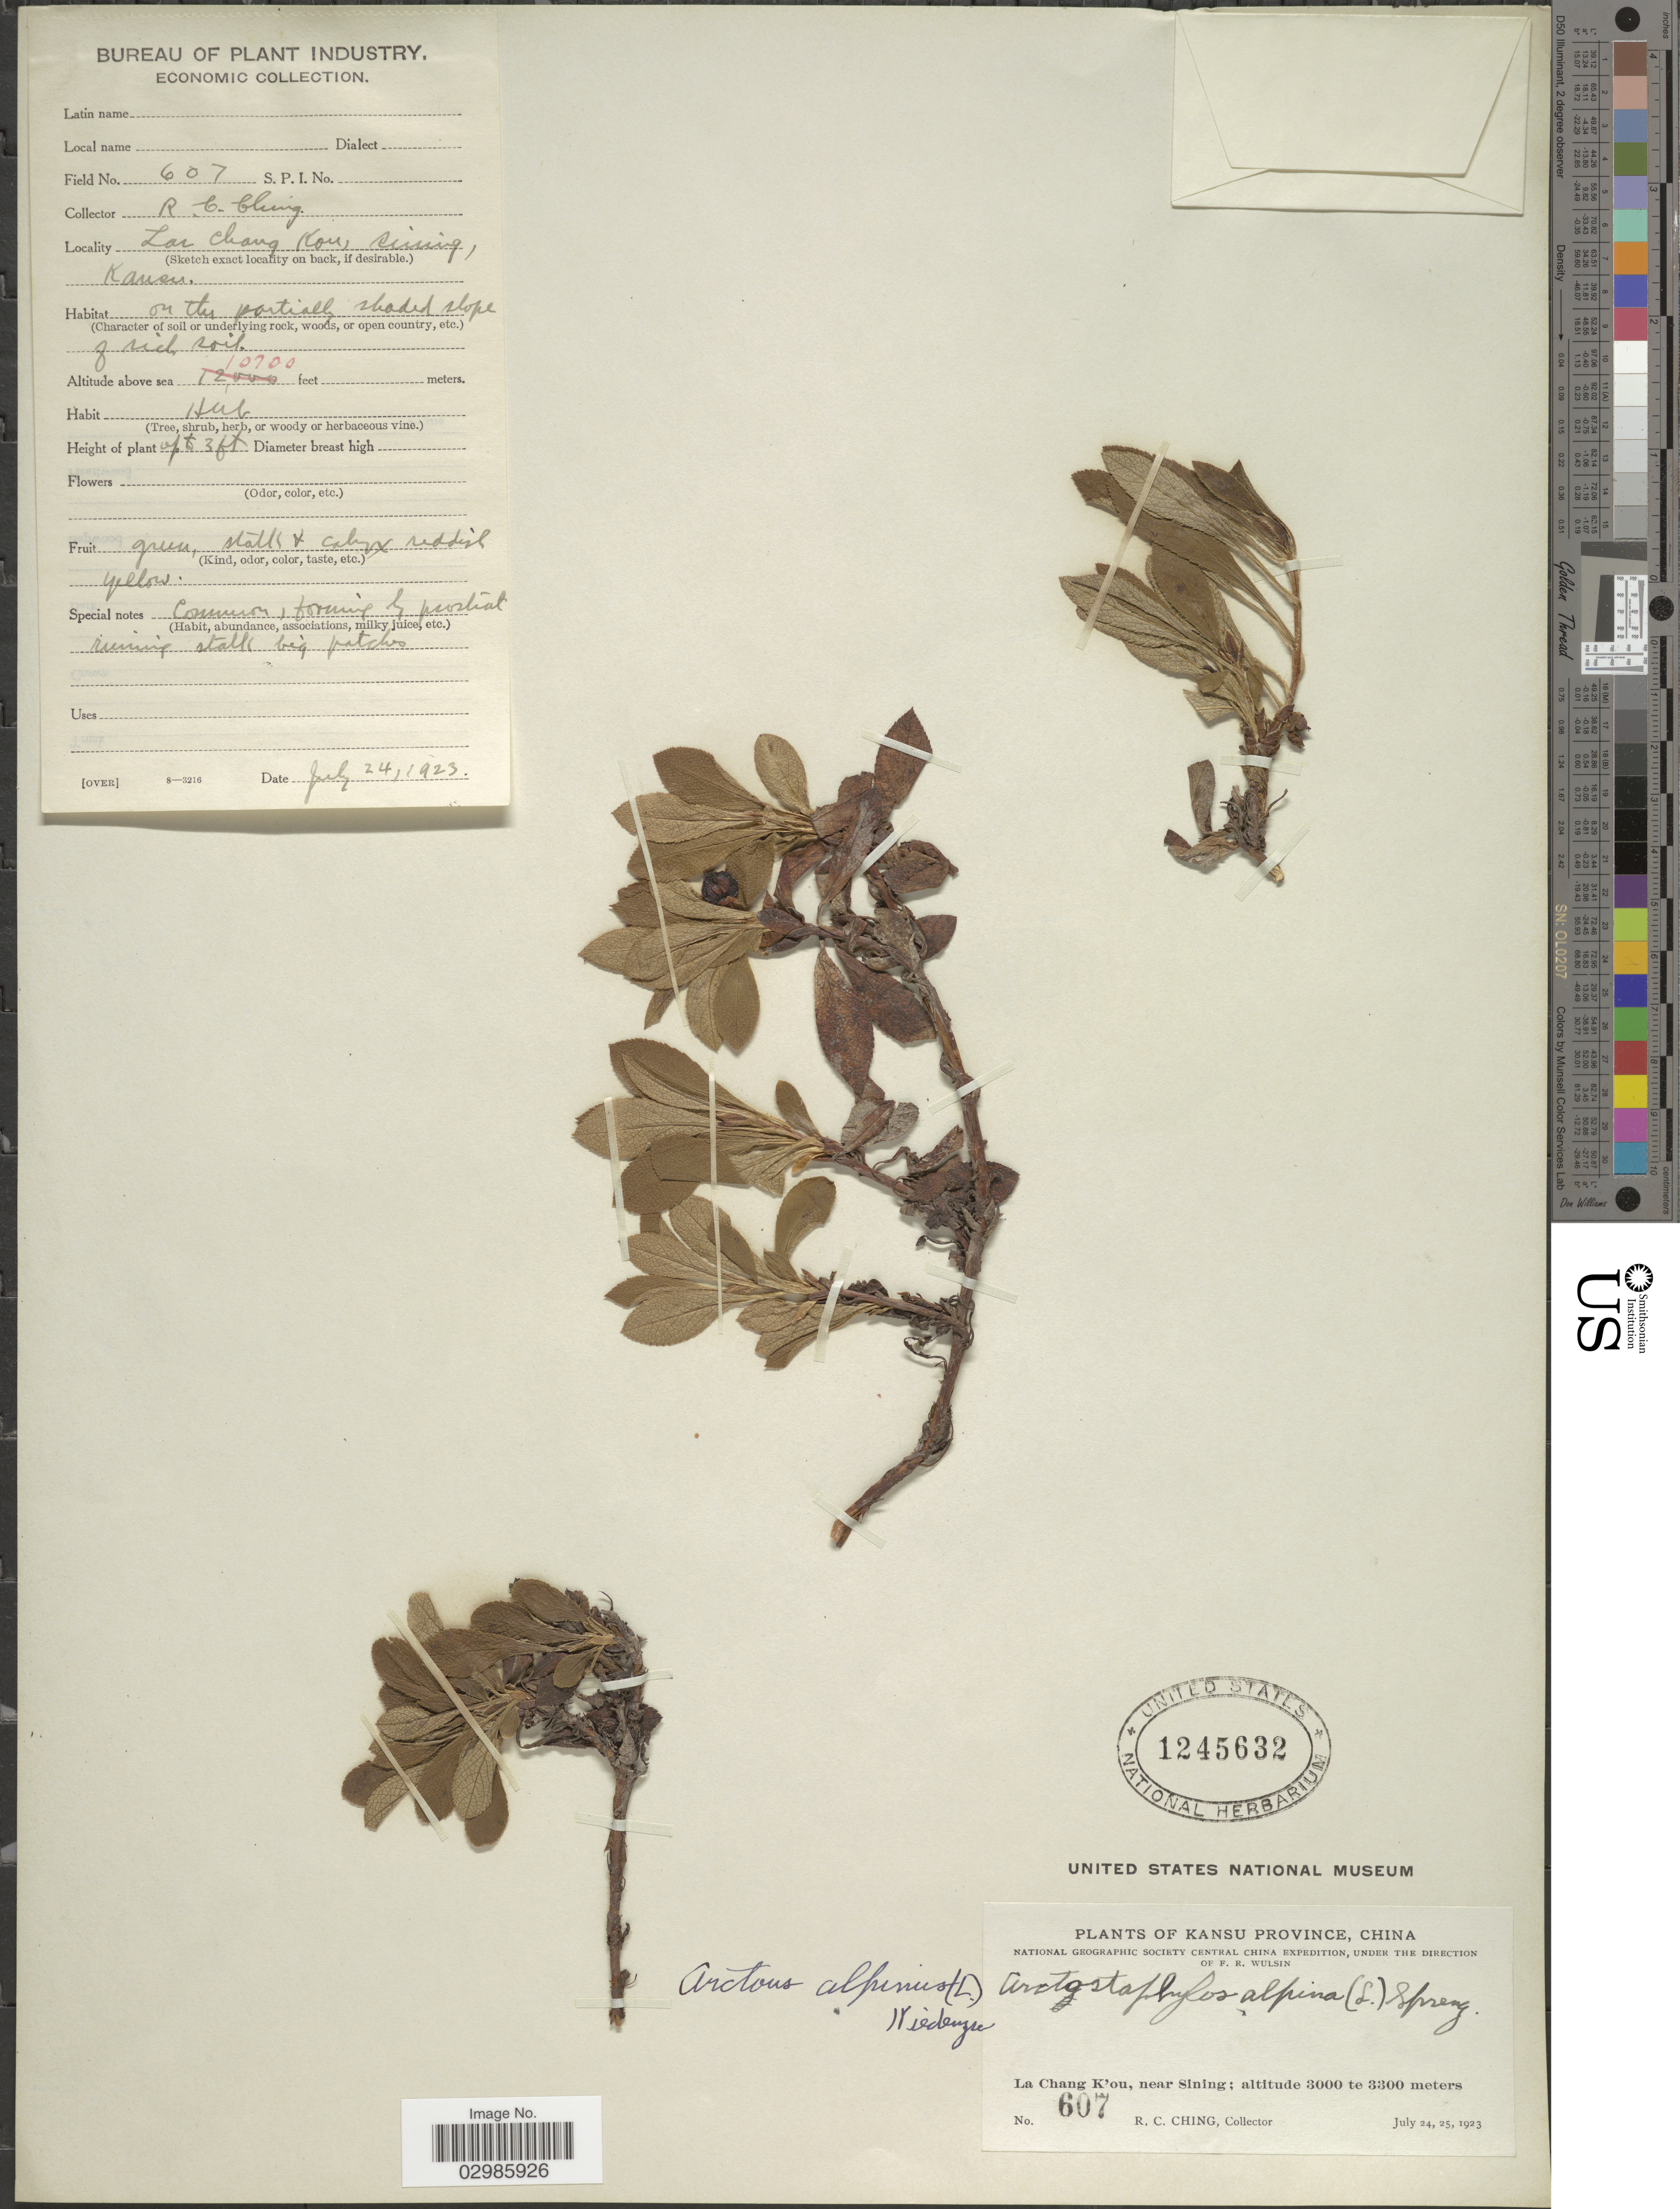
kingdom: Plantae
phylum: Tracheophyta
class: Magnoliopsida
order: Ericales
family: Ericaceae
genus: Arctous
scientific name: Arctous alpina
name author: (L.) Nied.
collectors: R. C. Ching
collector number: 607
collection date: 1923-07-24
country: China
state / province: Gansu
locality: La Chang K'ou, near Sining. Kansu.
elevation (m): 3261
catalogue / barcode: US 1245632